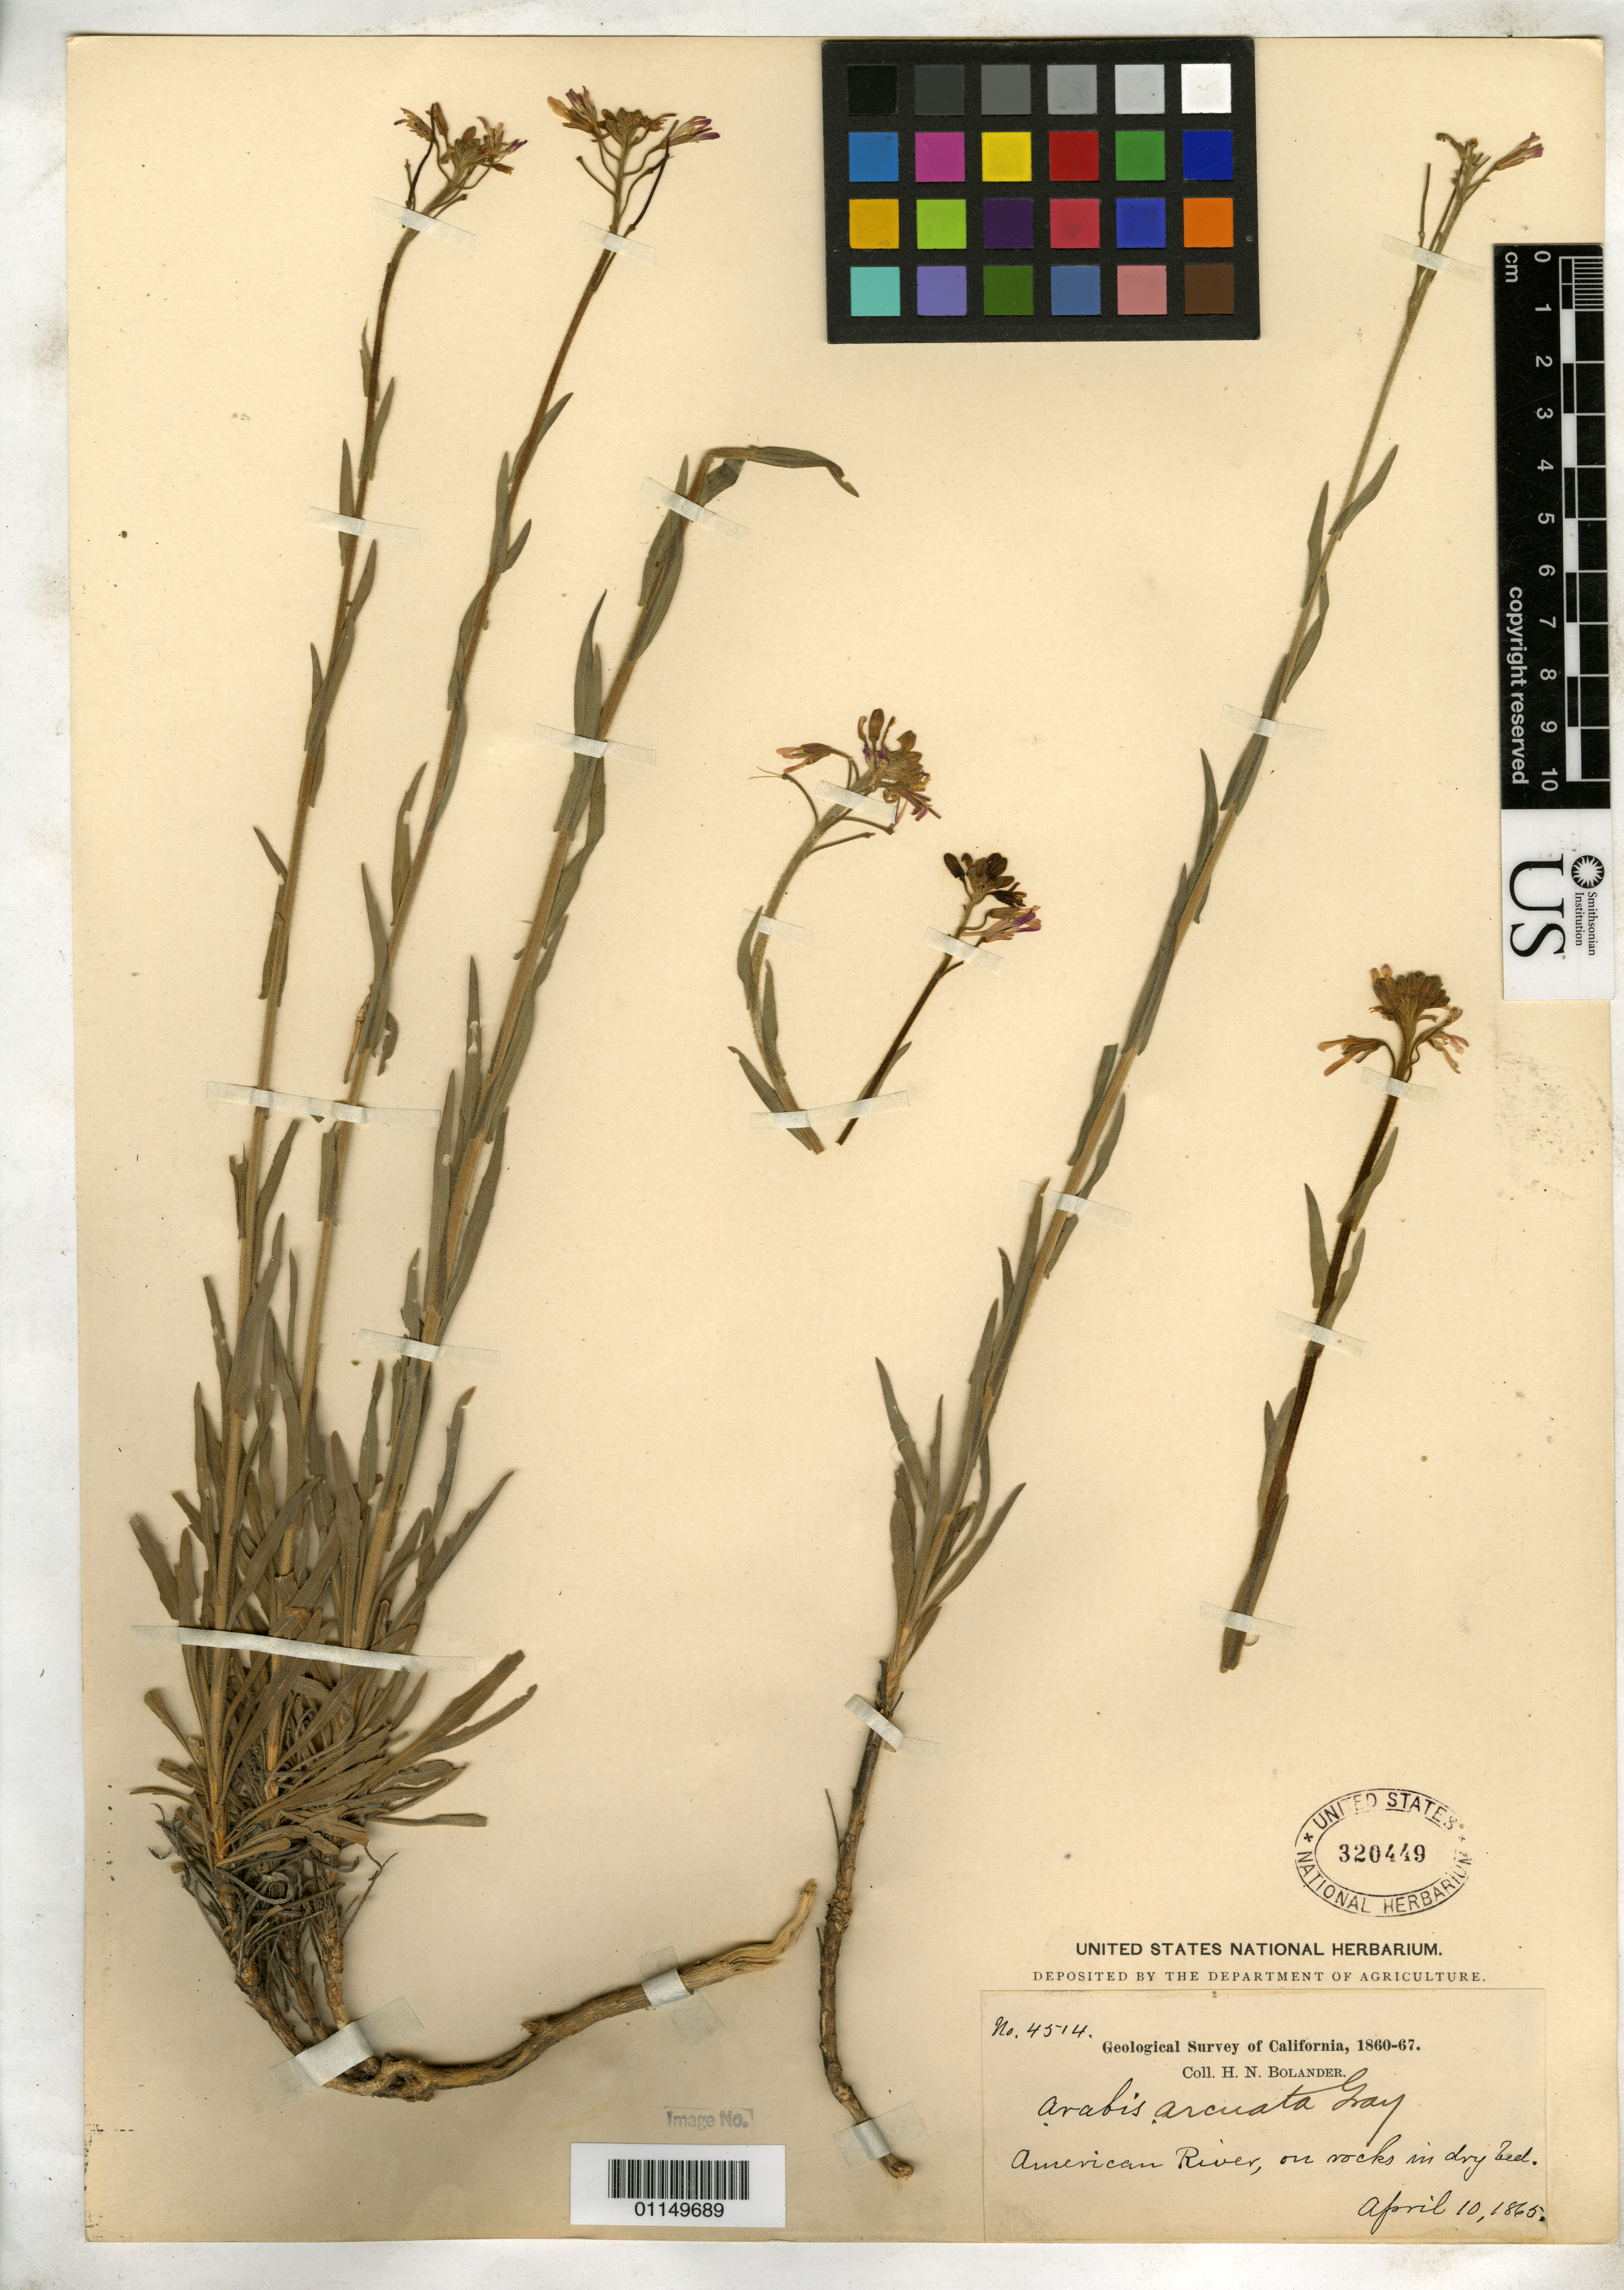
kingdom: Plantae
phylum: Tracheophyta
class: Magnoliopsida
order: Brassicales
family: Brassicaceae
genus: Arabis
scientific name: Arabis sparsiflora var. arcuata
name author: (Nutt.) Rollins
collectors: H. Bolander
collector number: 4514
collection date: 1865-04-10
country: United States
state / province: California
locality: American River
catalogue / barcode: US 320449